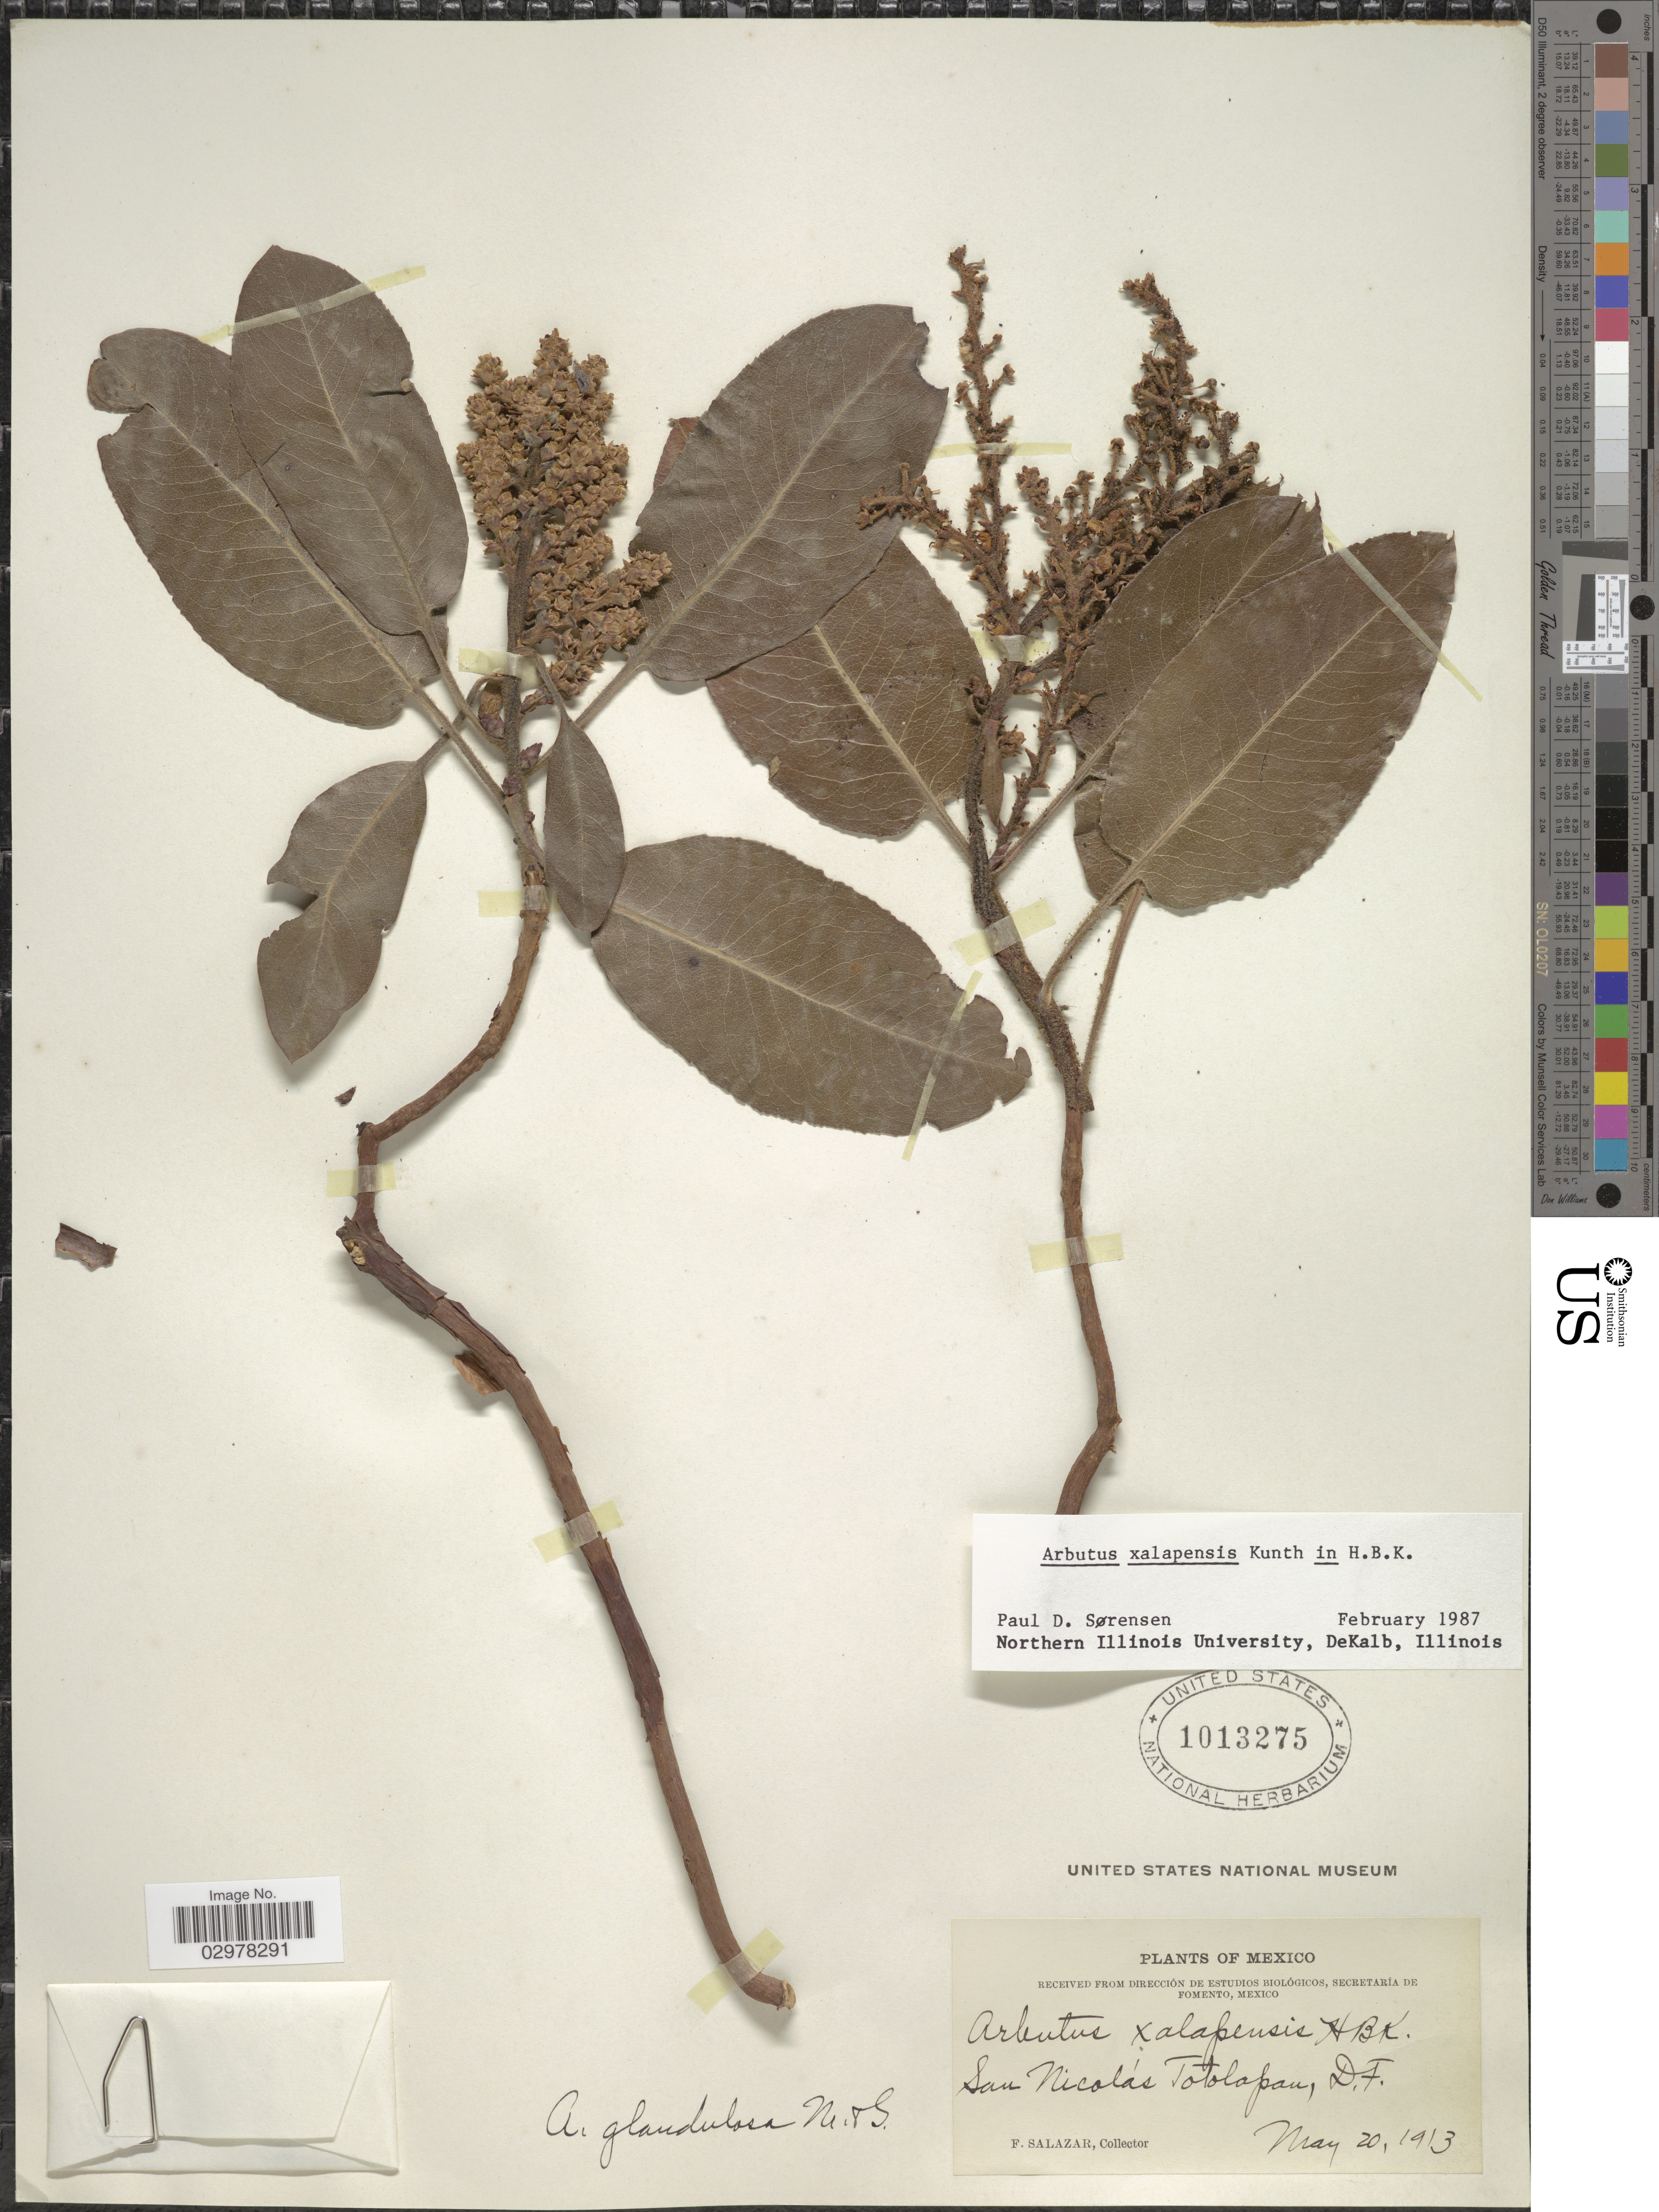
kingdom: Plantae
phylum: Tracheophyta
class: Magnoliopsida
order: Ericales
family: Ericaceae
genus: Arbutus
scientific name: Arbutus xalapensis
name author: Kunth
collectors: F. Salazar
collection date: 1913-05-20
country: Mexico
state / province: Distrito Federal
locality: San Nicolás, Totolapan.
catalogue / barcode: US 1013275